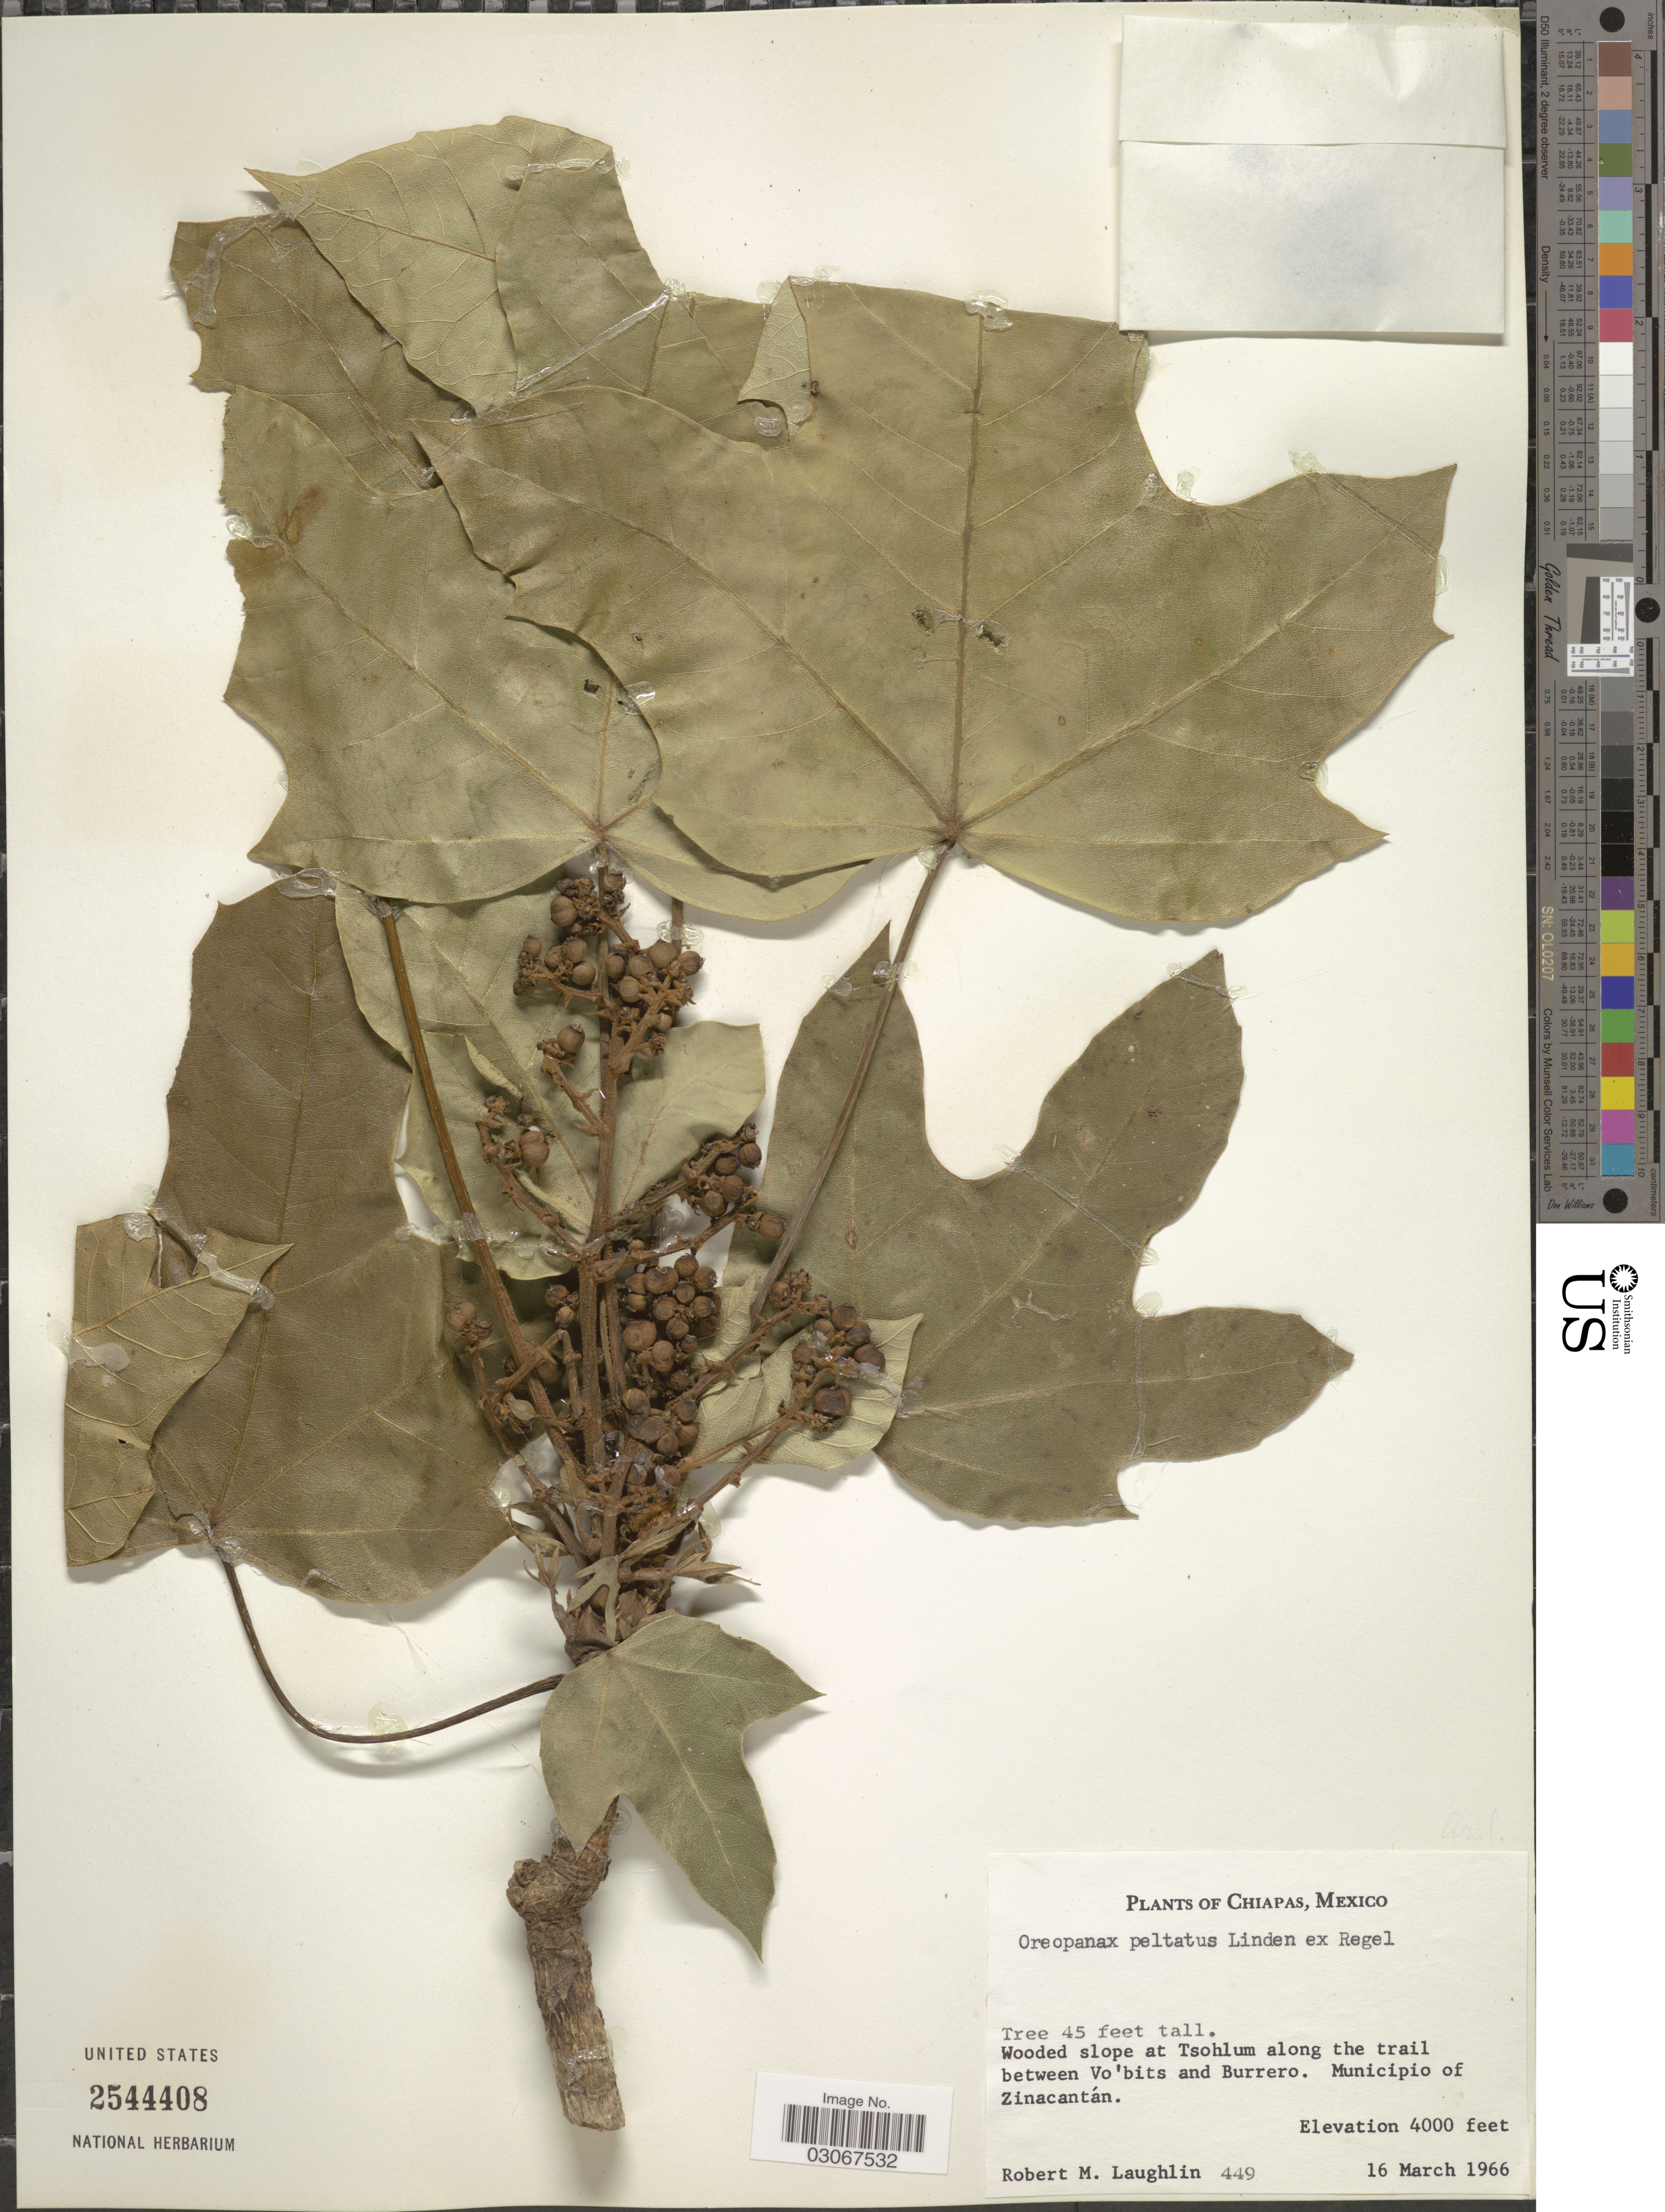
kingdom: Plantae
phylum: Tracheophyta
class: Magnoliopsida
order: Apiales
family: Araliaceae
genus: Oreopanax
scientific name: Oreopanax peltatus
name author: Linden ex Regel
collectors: R. M. Laughlin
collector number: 449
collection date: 1966-03-16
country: Mexico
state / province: Chiapas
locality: Wooded slope at Tsohlum along the trail between Vo'bits and Burrero. Municipio of Zinacantán.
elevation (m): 1219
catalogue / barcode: US 2544408